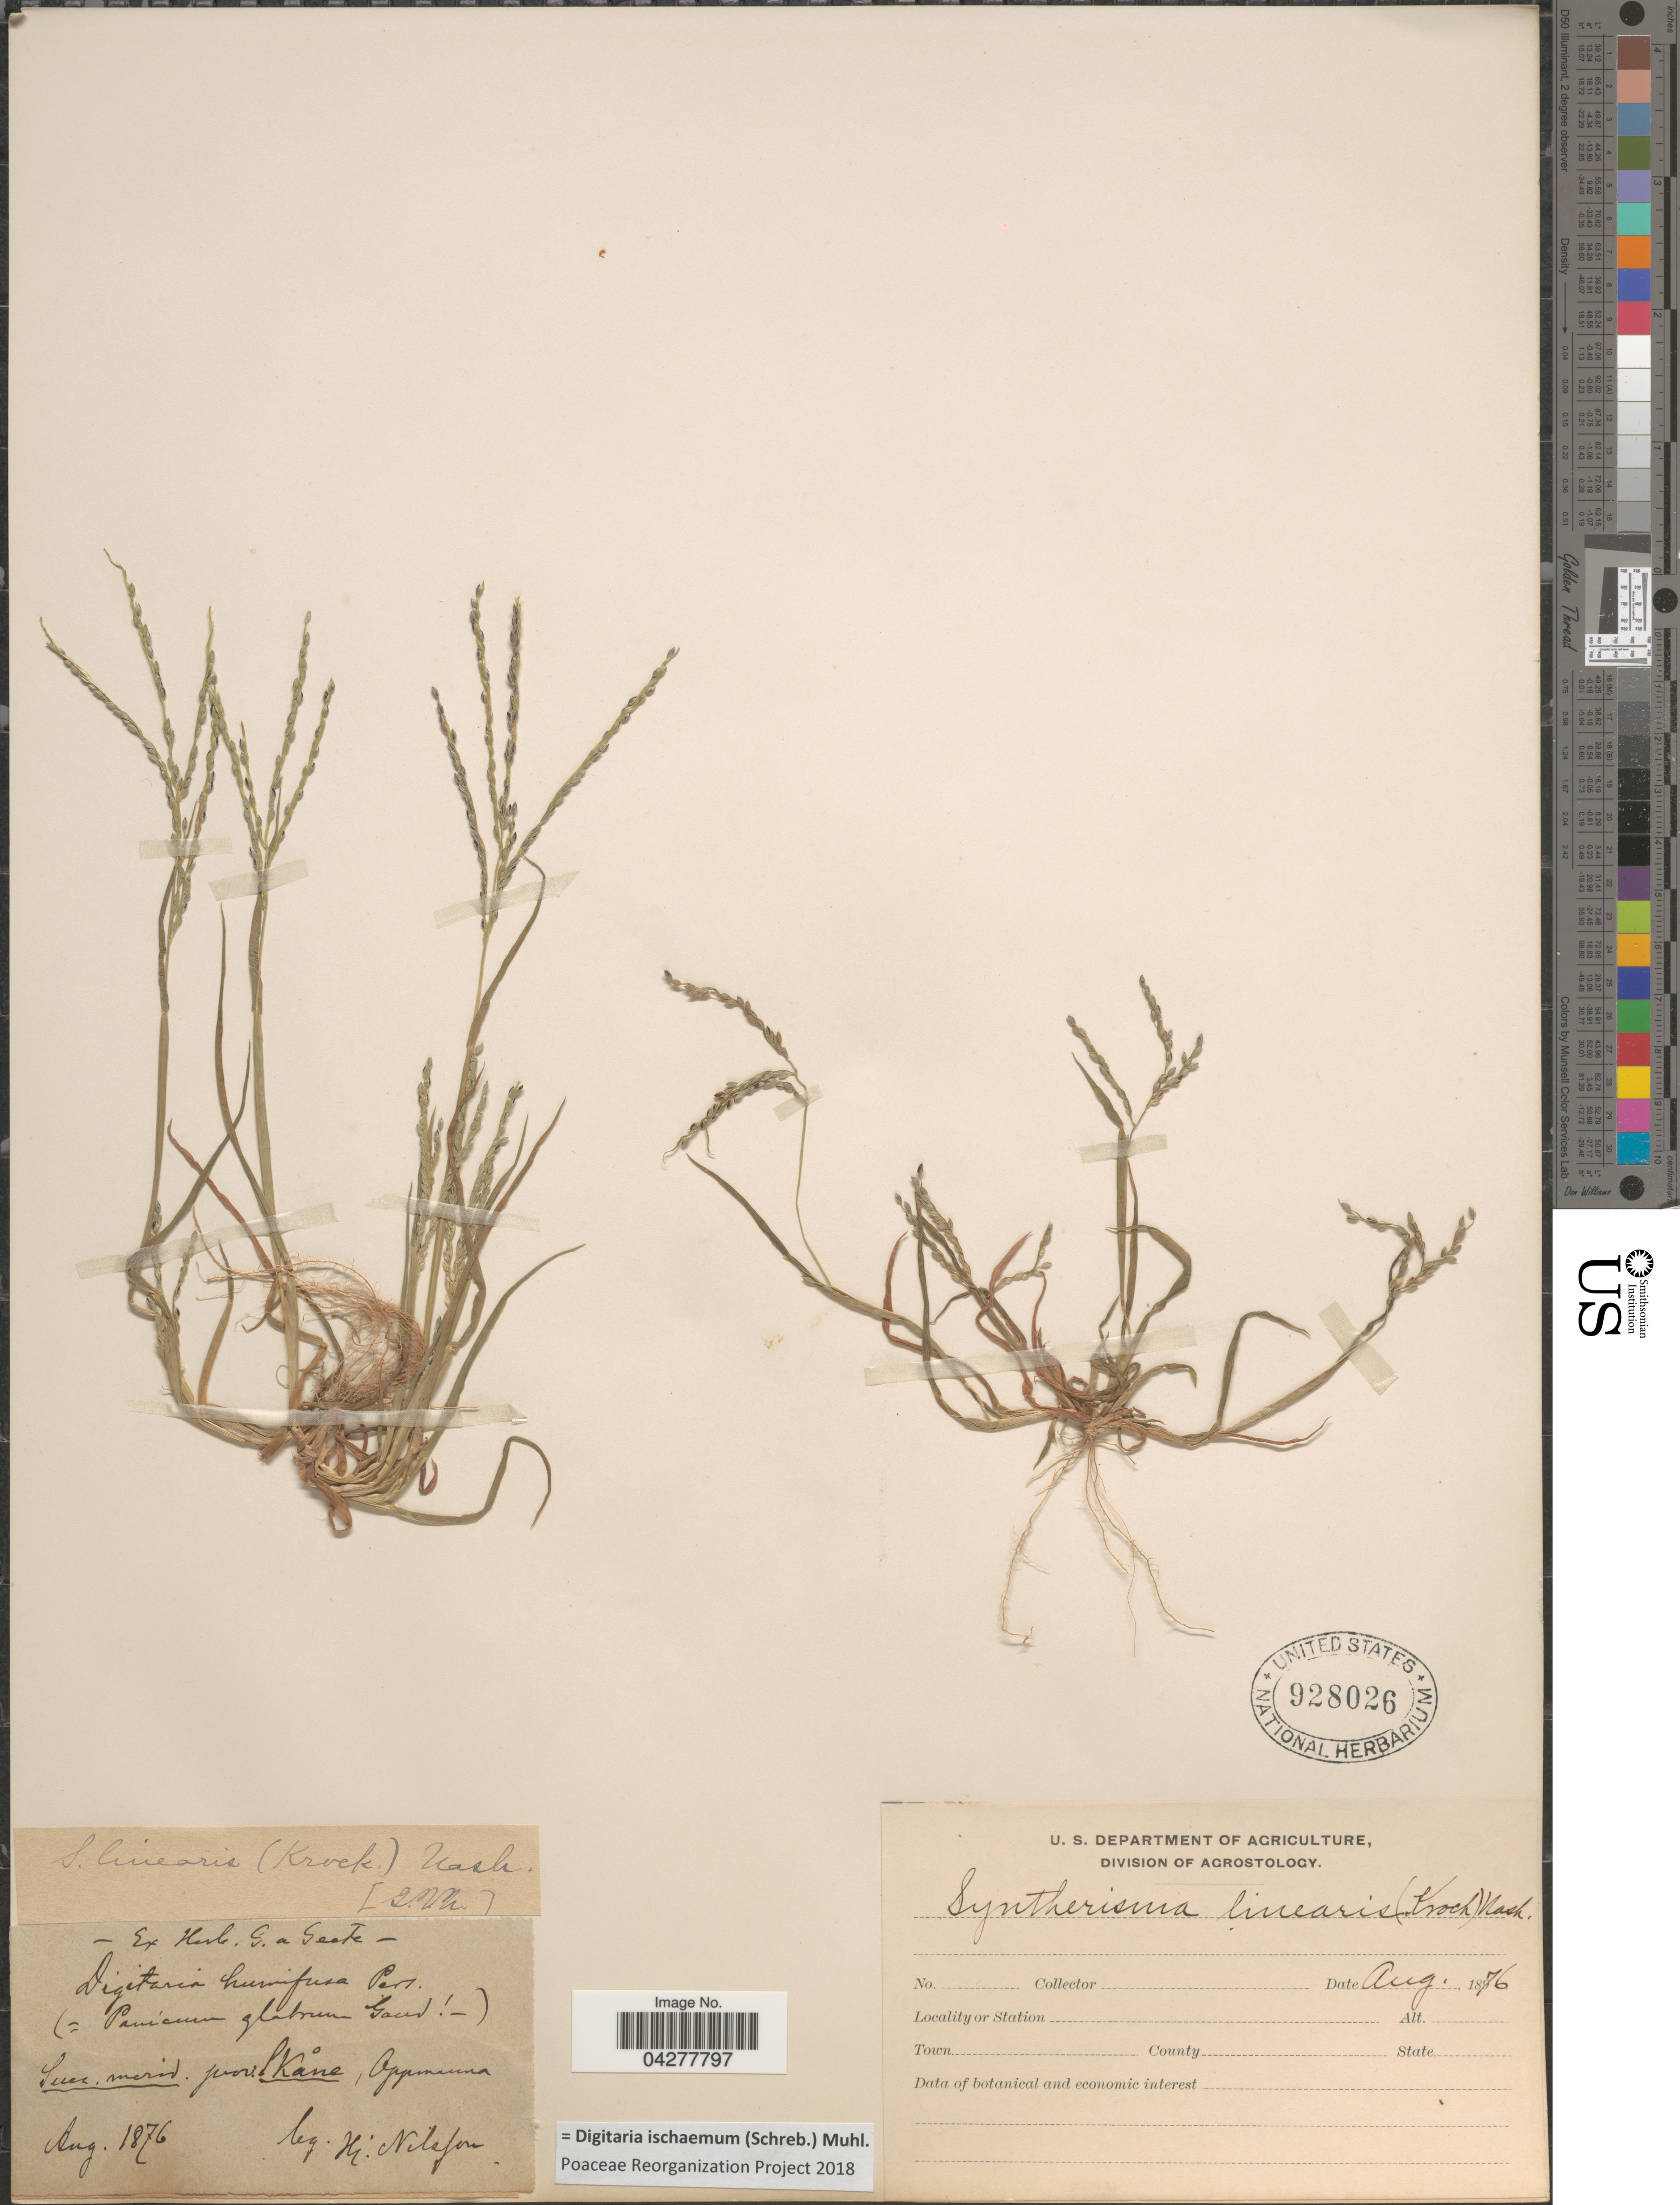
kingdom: Plantae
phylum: Tracheophyta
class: Liliopsida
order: Poales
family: Poaceae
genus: Digitaria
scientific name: Digitaria ischaemum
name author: (Schreber) Schreber ex Muhl.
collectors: H. Nilsson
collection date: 1876-08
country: Sweden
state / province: Skåne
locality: Suec. merid. Oppmanna.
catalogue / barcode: US 928026